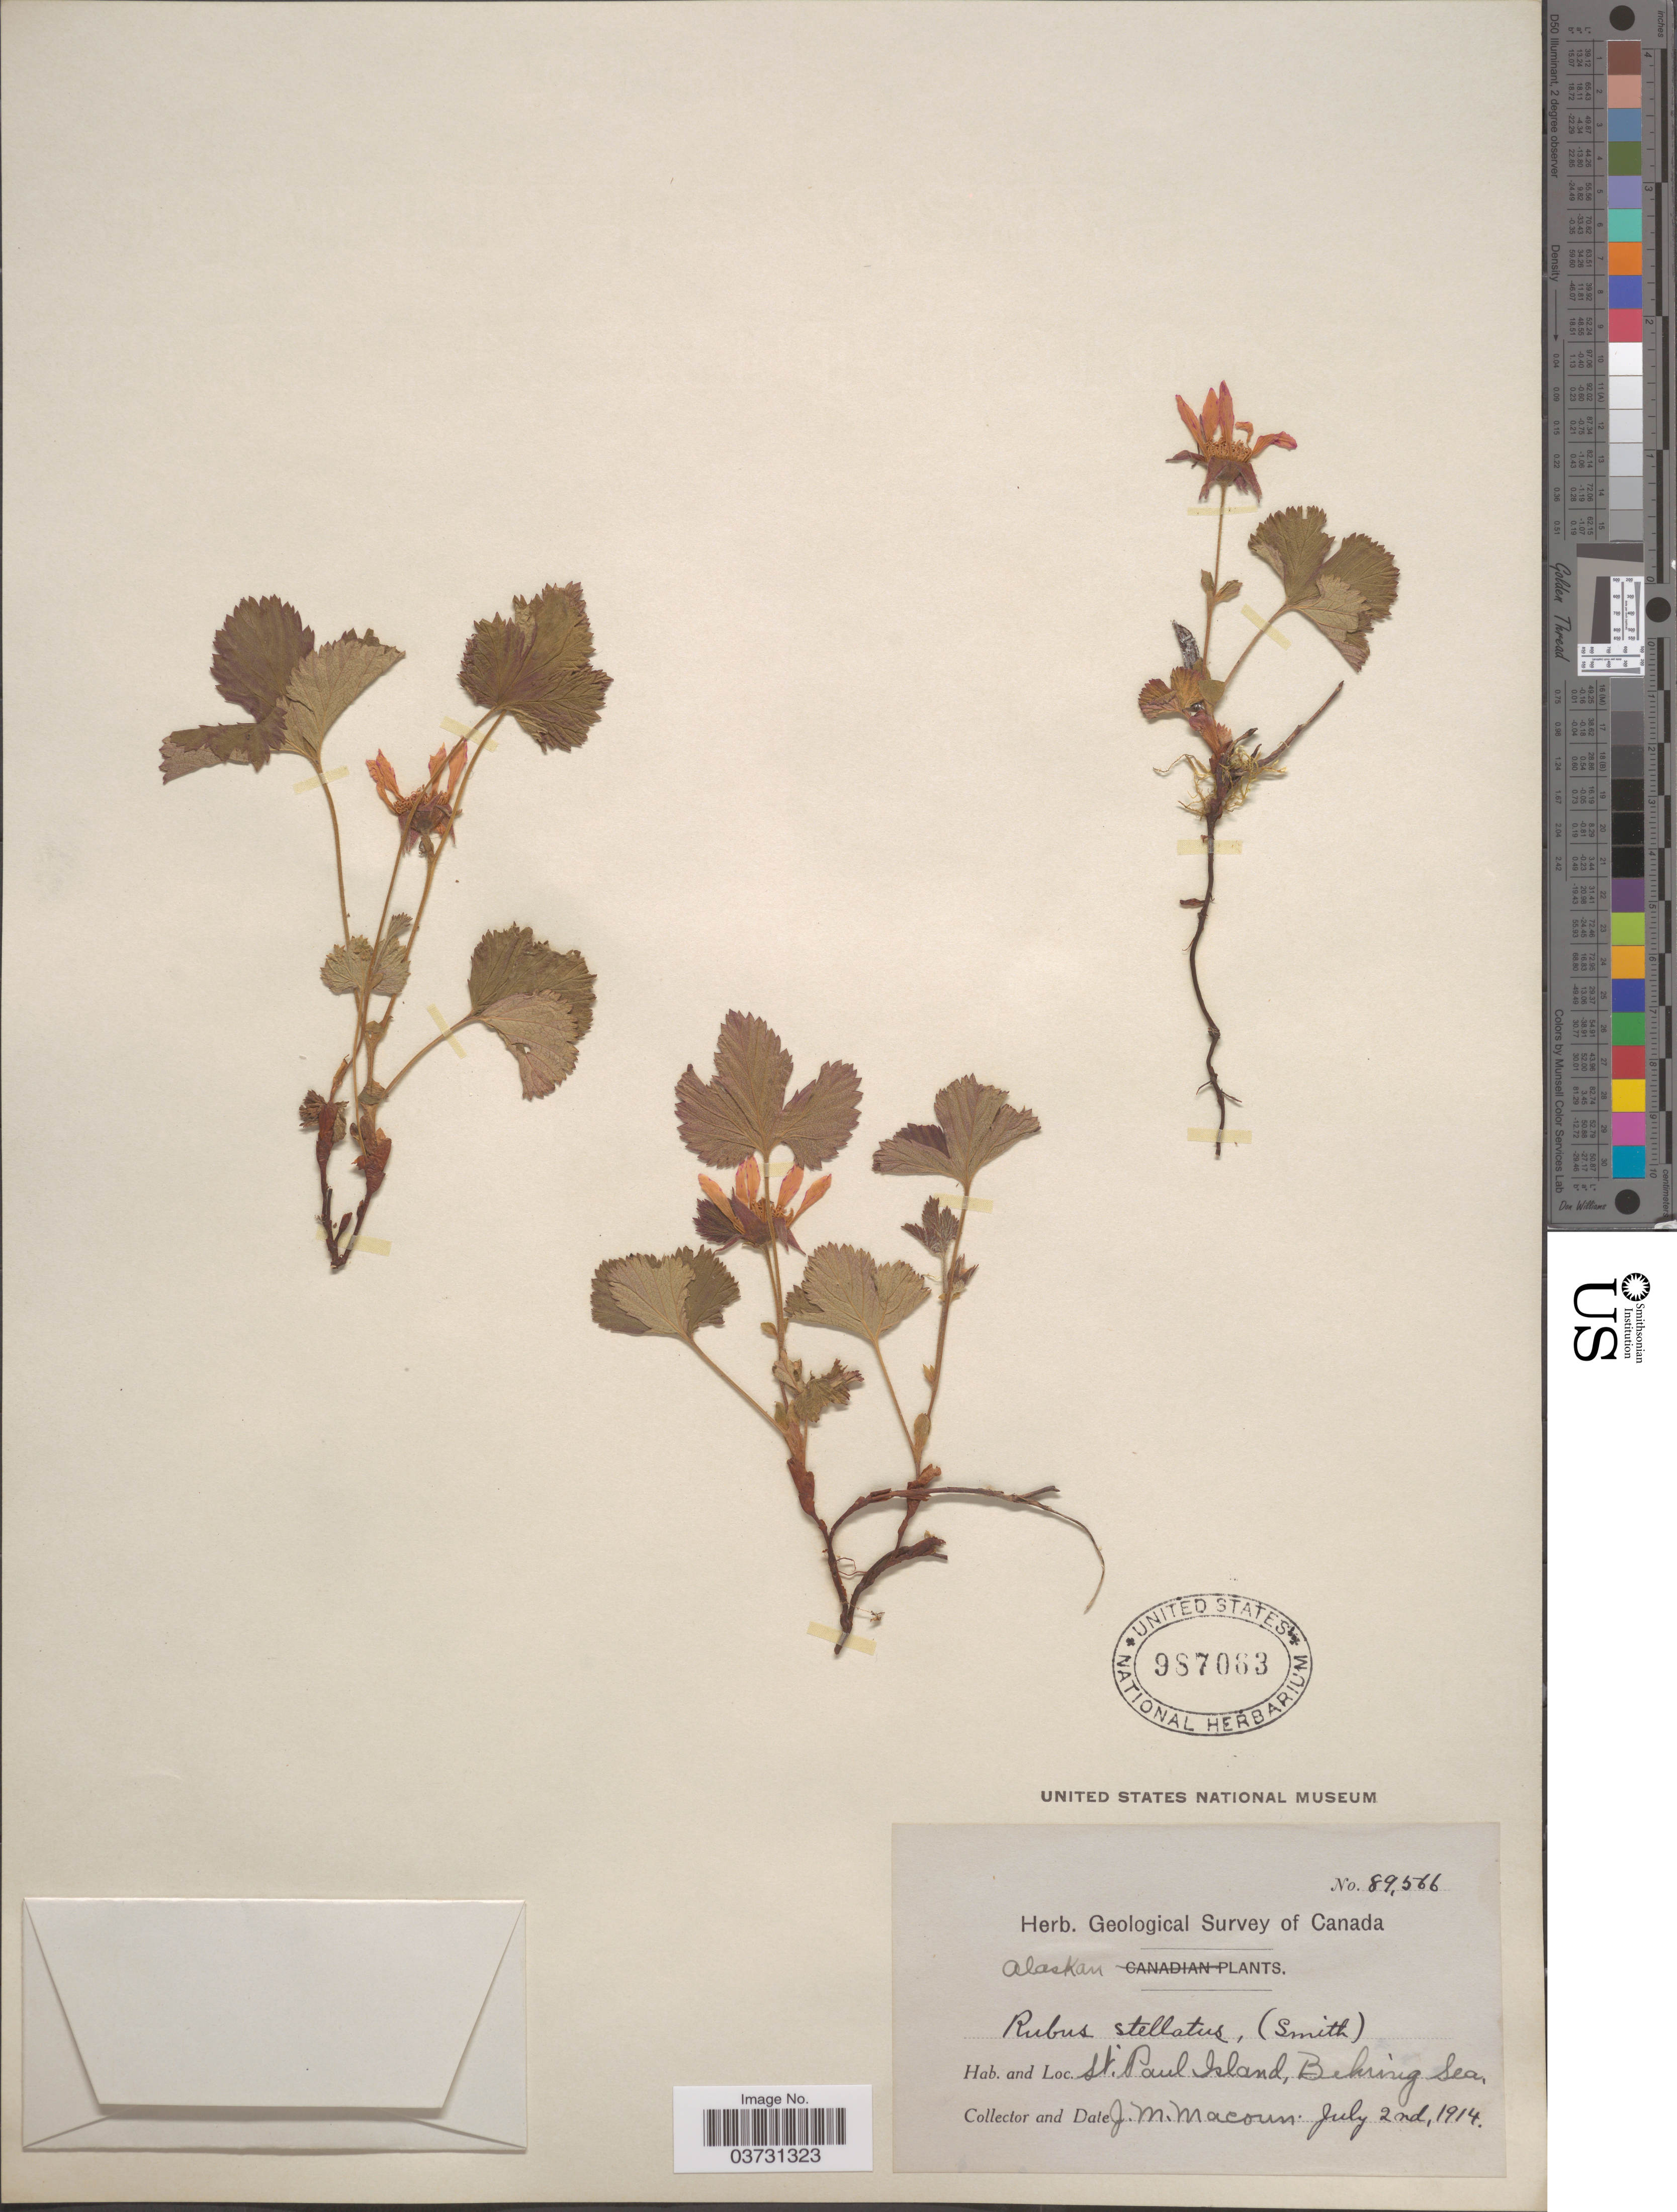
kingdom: Plantae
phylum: Tracheophyta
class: Magnoliopsida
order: Rosales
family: Rosaceae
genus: Rubus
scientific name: Rubus stellatus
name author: Sm.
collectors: J. M. Macoun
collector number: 89566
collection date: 1914-07-02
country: United States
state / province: Alaska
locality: St. Paul Island, Behring Sea.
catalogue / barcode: US 987063